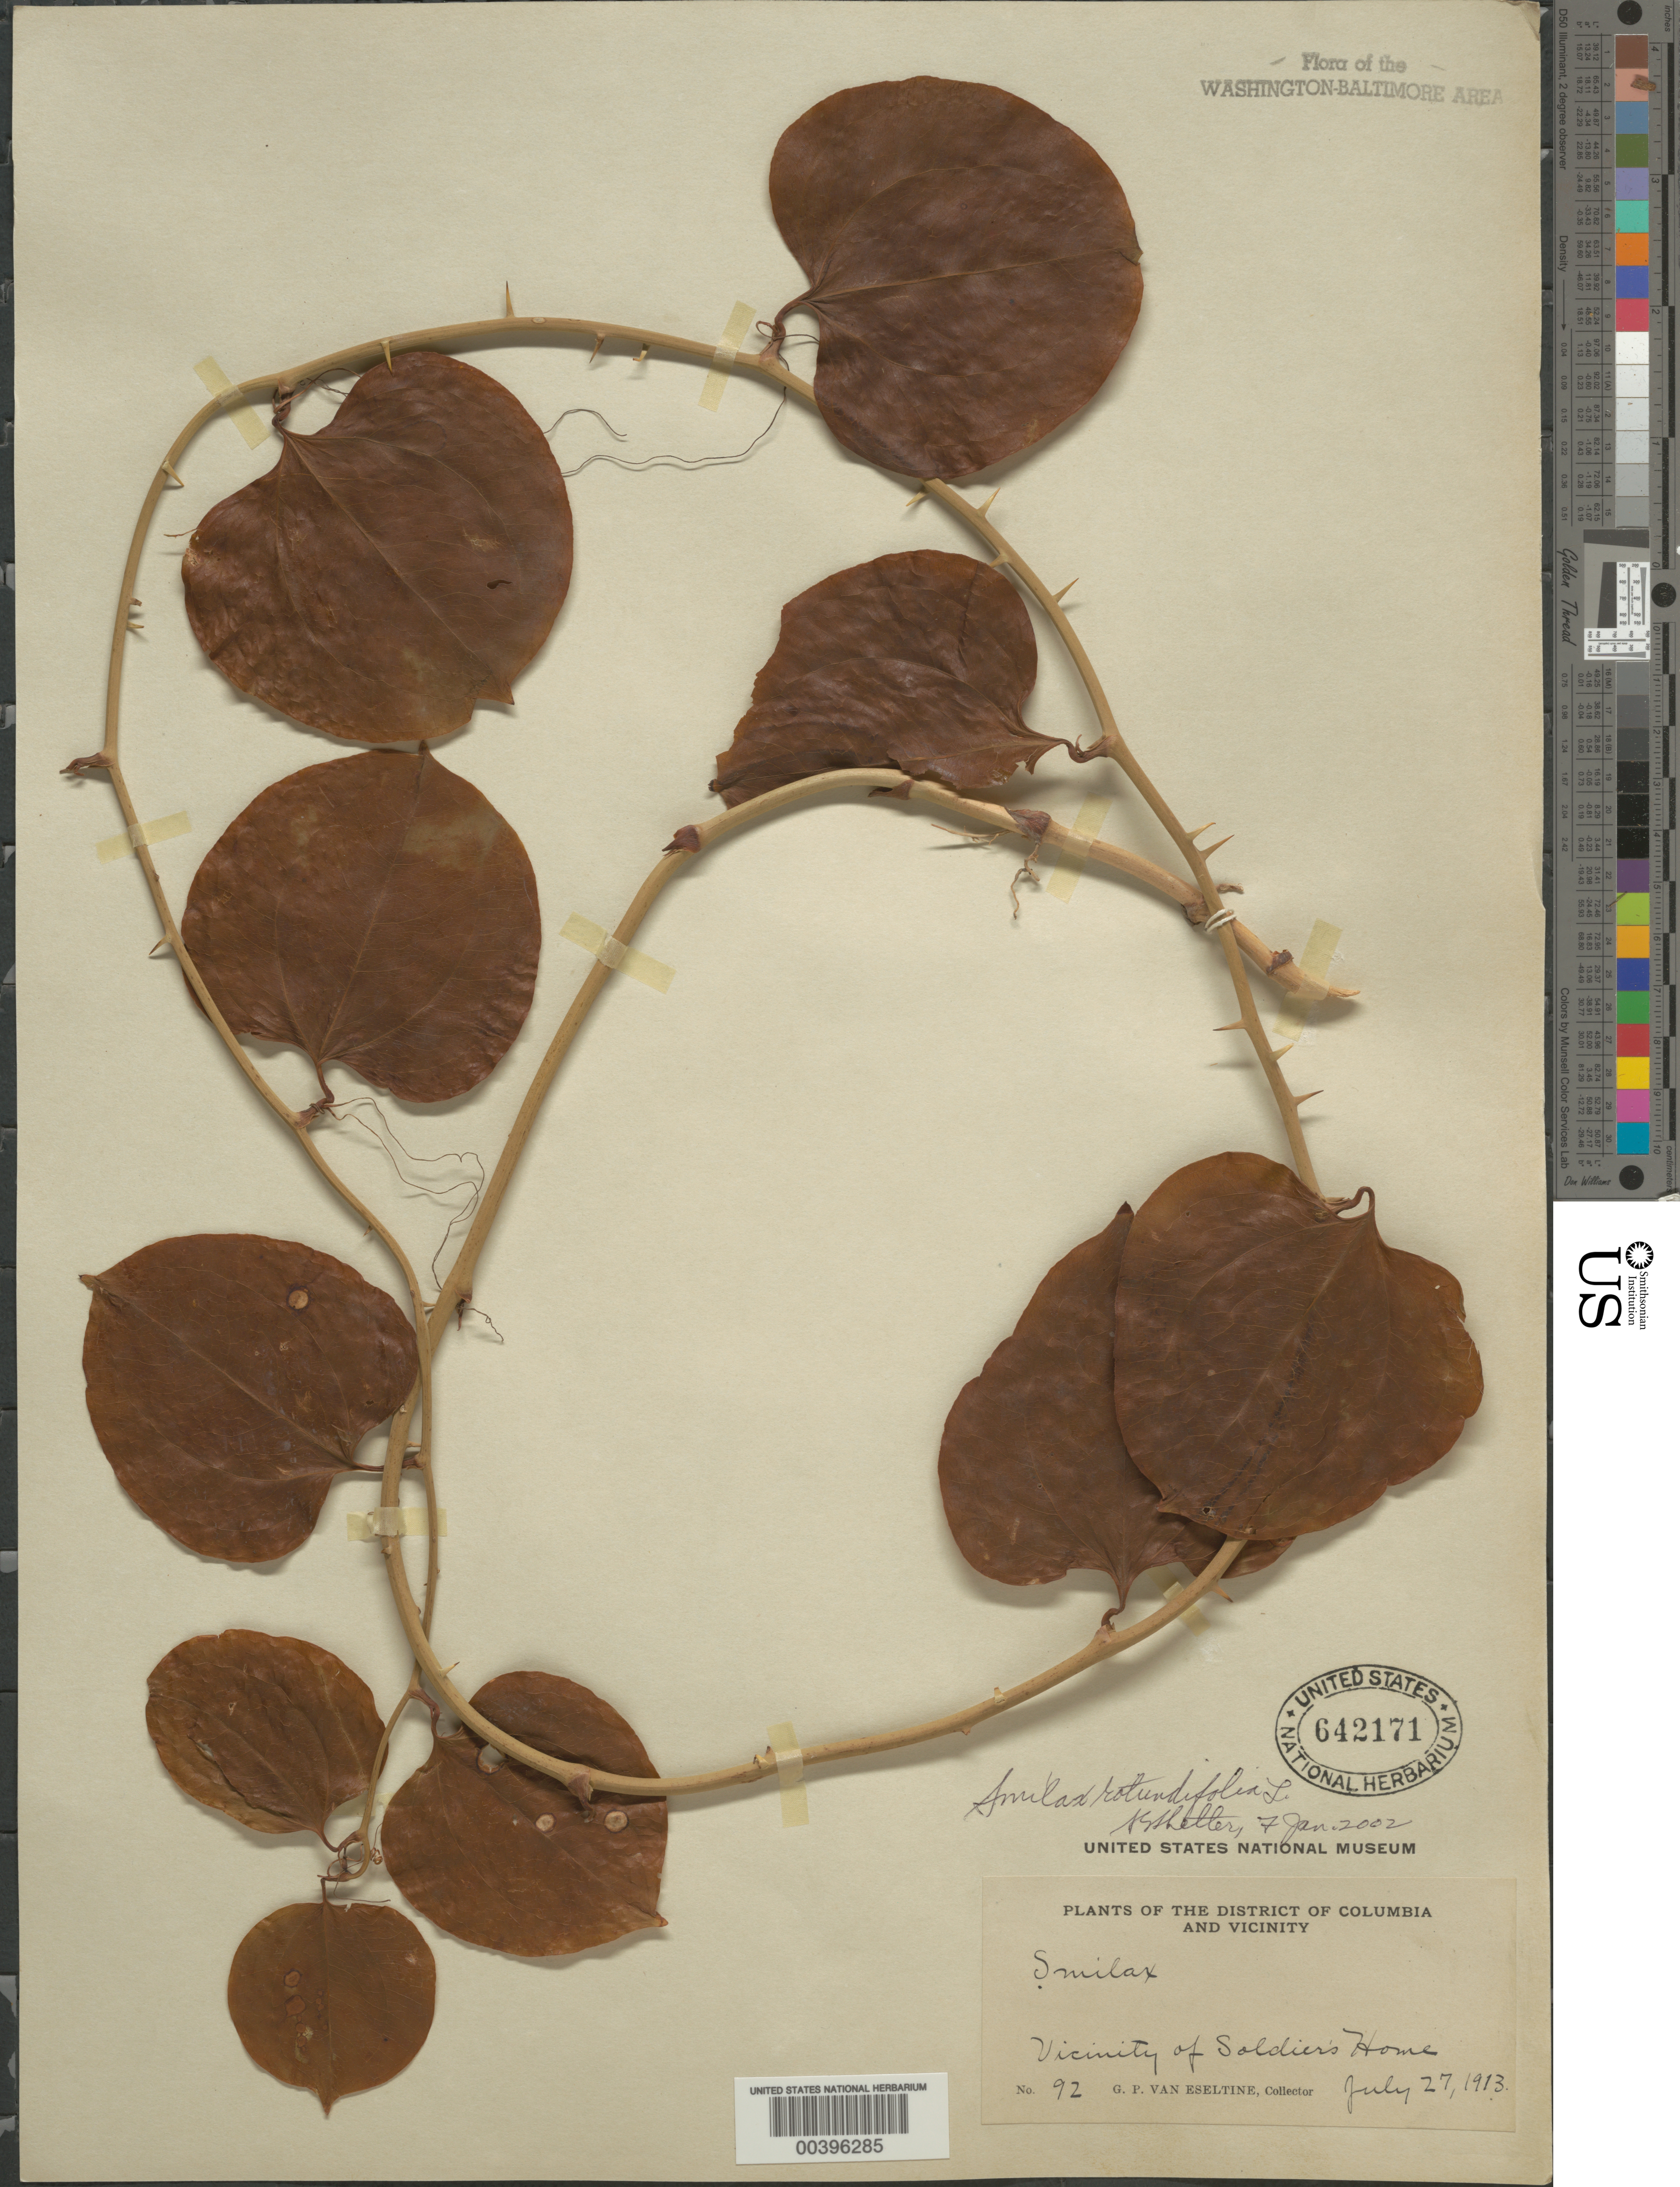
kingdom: Plantae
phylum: Tracheophyta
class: Liliopsida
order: Liliales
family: Smilacaceae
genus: Smilax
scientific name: Smilax rotundifolia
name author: L.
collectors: G. P. Van Eseltine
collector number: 92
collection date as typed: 27 Jul 1913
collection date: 1913-07-27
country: United States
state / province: District of Columbia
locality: Soldiers Home vicinity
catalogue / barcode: US 642171